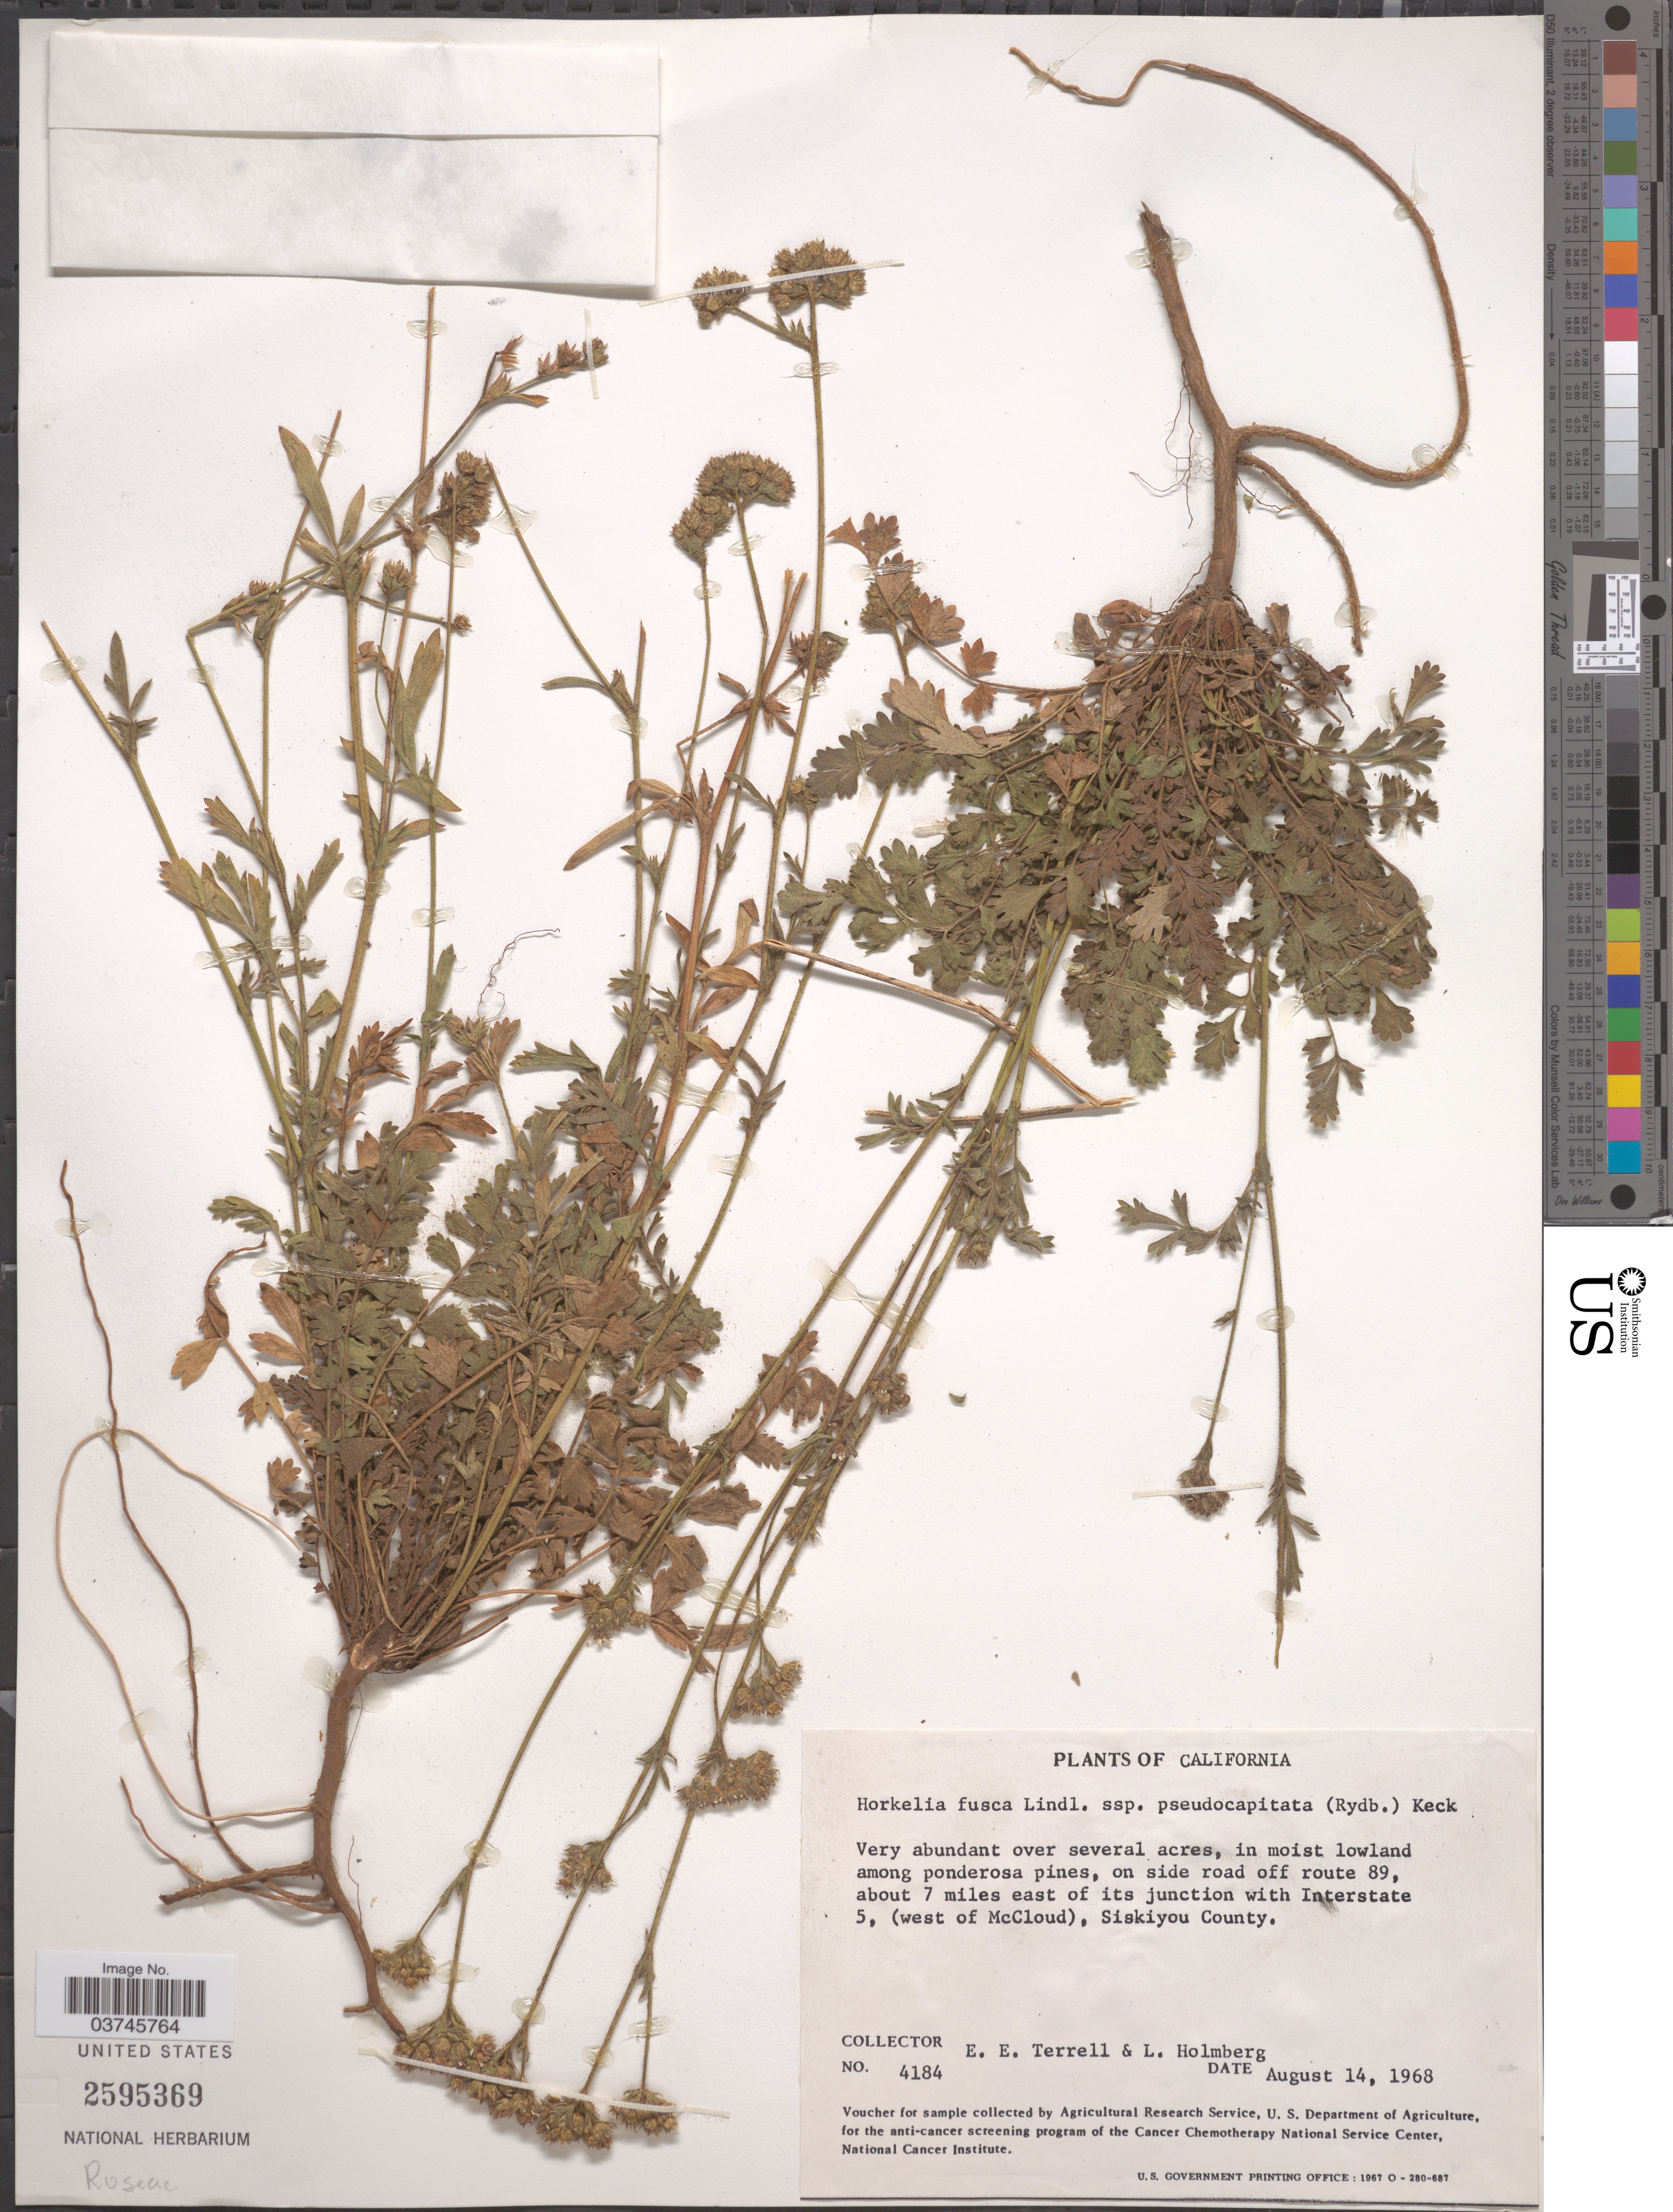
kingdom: Plantae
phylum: Tracheophyta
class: Magnoliopsida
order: Rosales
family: Rosaceae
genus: Potentilla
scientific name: Potentilla douglasii var. pseudocapitata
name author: (Rydb. ex Howell) Jeps.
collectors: E. E. Terrell & L. Holmberg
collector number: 4184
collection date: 1968-08-14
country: United States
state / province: California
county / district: Siskiyou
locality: On side road off route 89, about 7 miles east of its junction with Interstate 5, (west of McCloud), Siskiyou County.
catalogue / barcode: US 2595369